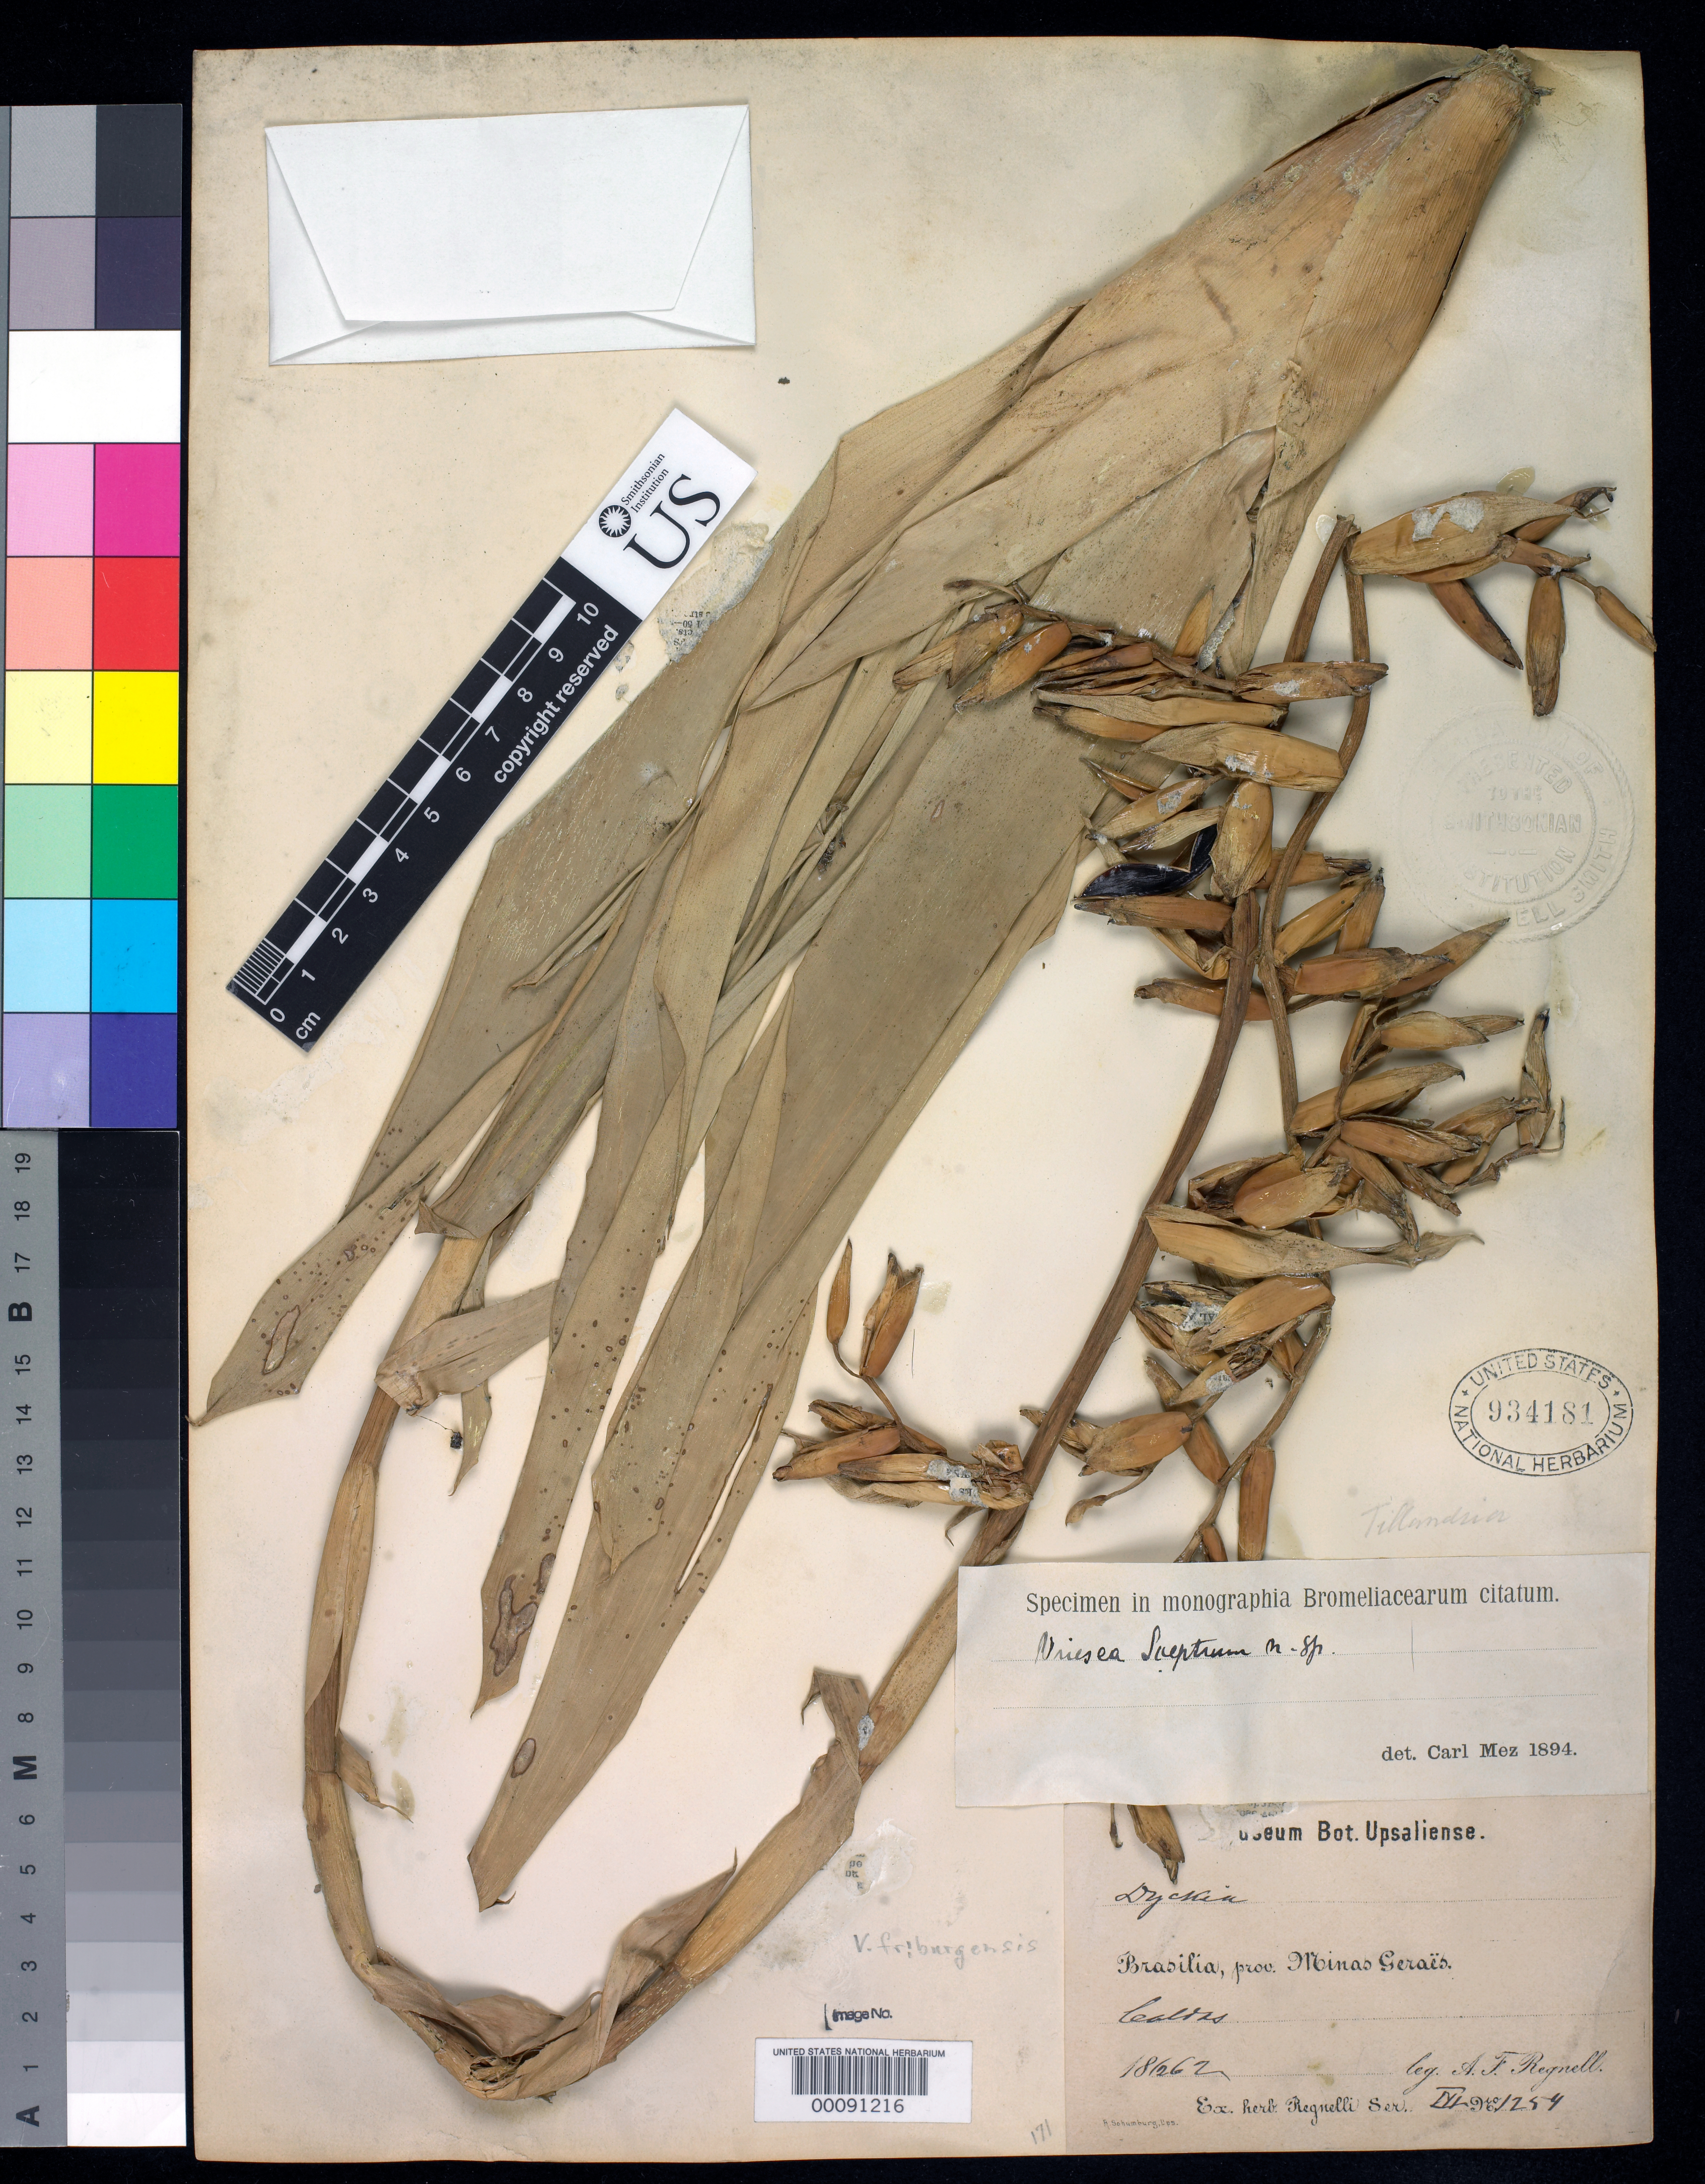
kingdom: Plantae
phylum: Tracheophyta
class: Liliopsida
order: Poales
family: Bromeliaceae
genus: Vriesea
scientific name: Vriesea sceptrum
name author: Mez in A. DC.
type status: Syntype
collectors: A. F. Regnell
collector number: III 1254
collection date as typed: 1862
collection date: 1862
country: Brazil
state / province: Minas Gerais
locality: Caldas.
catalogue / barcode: US 934181